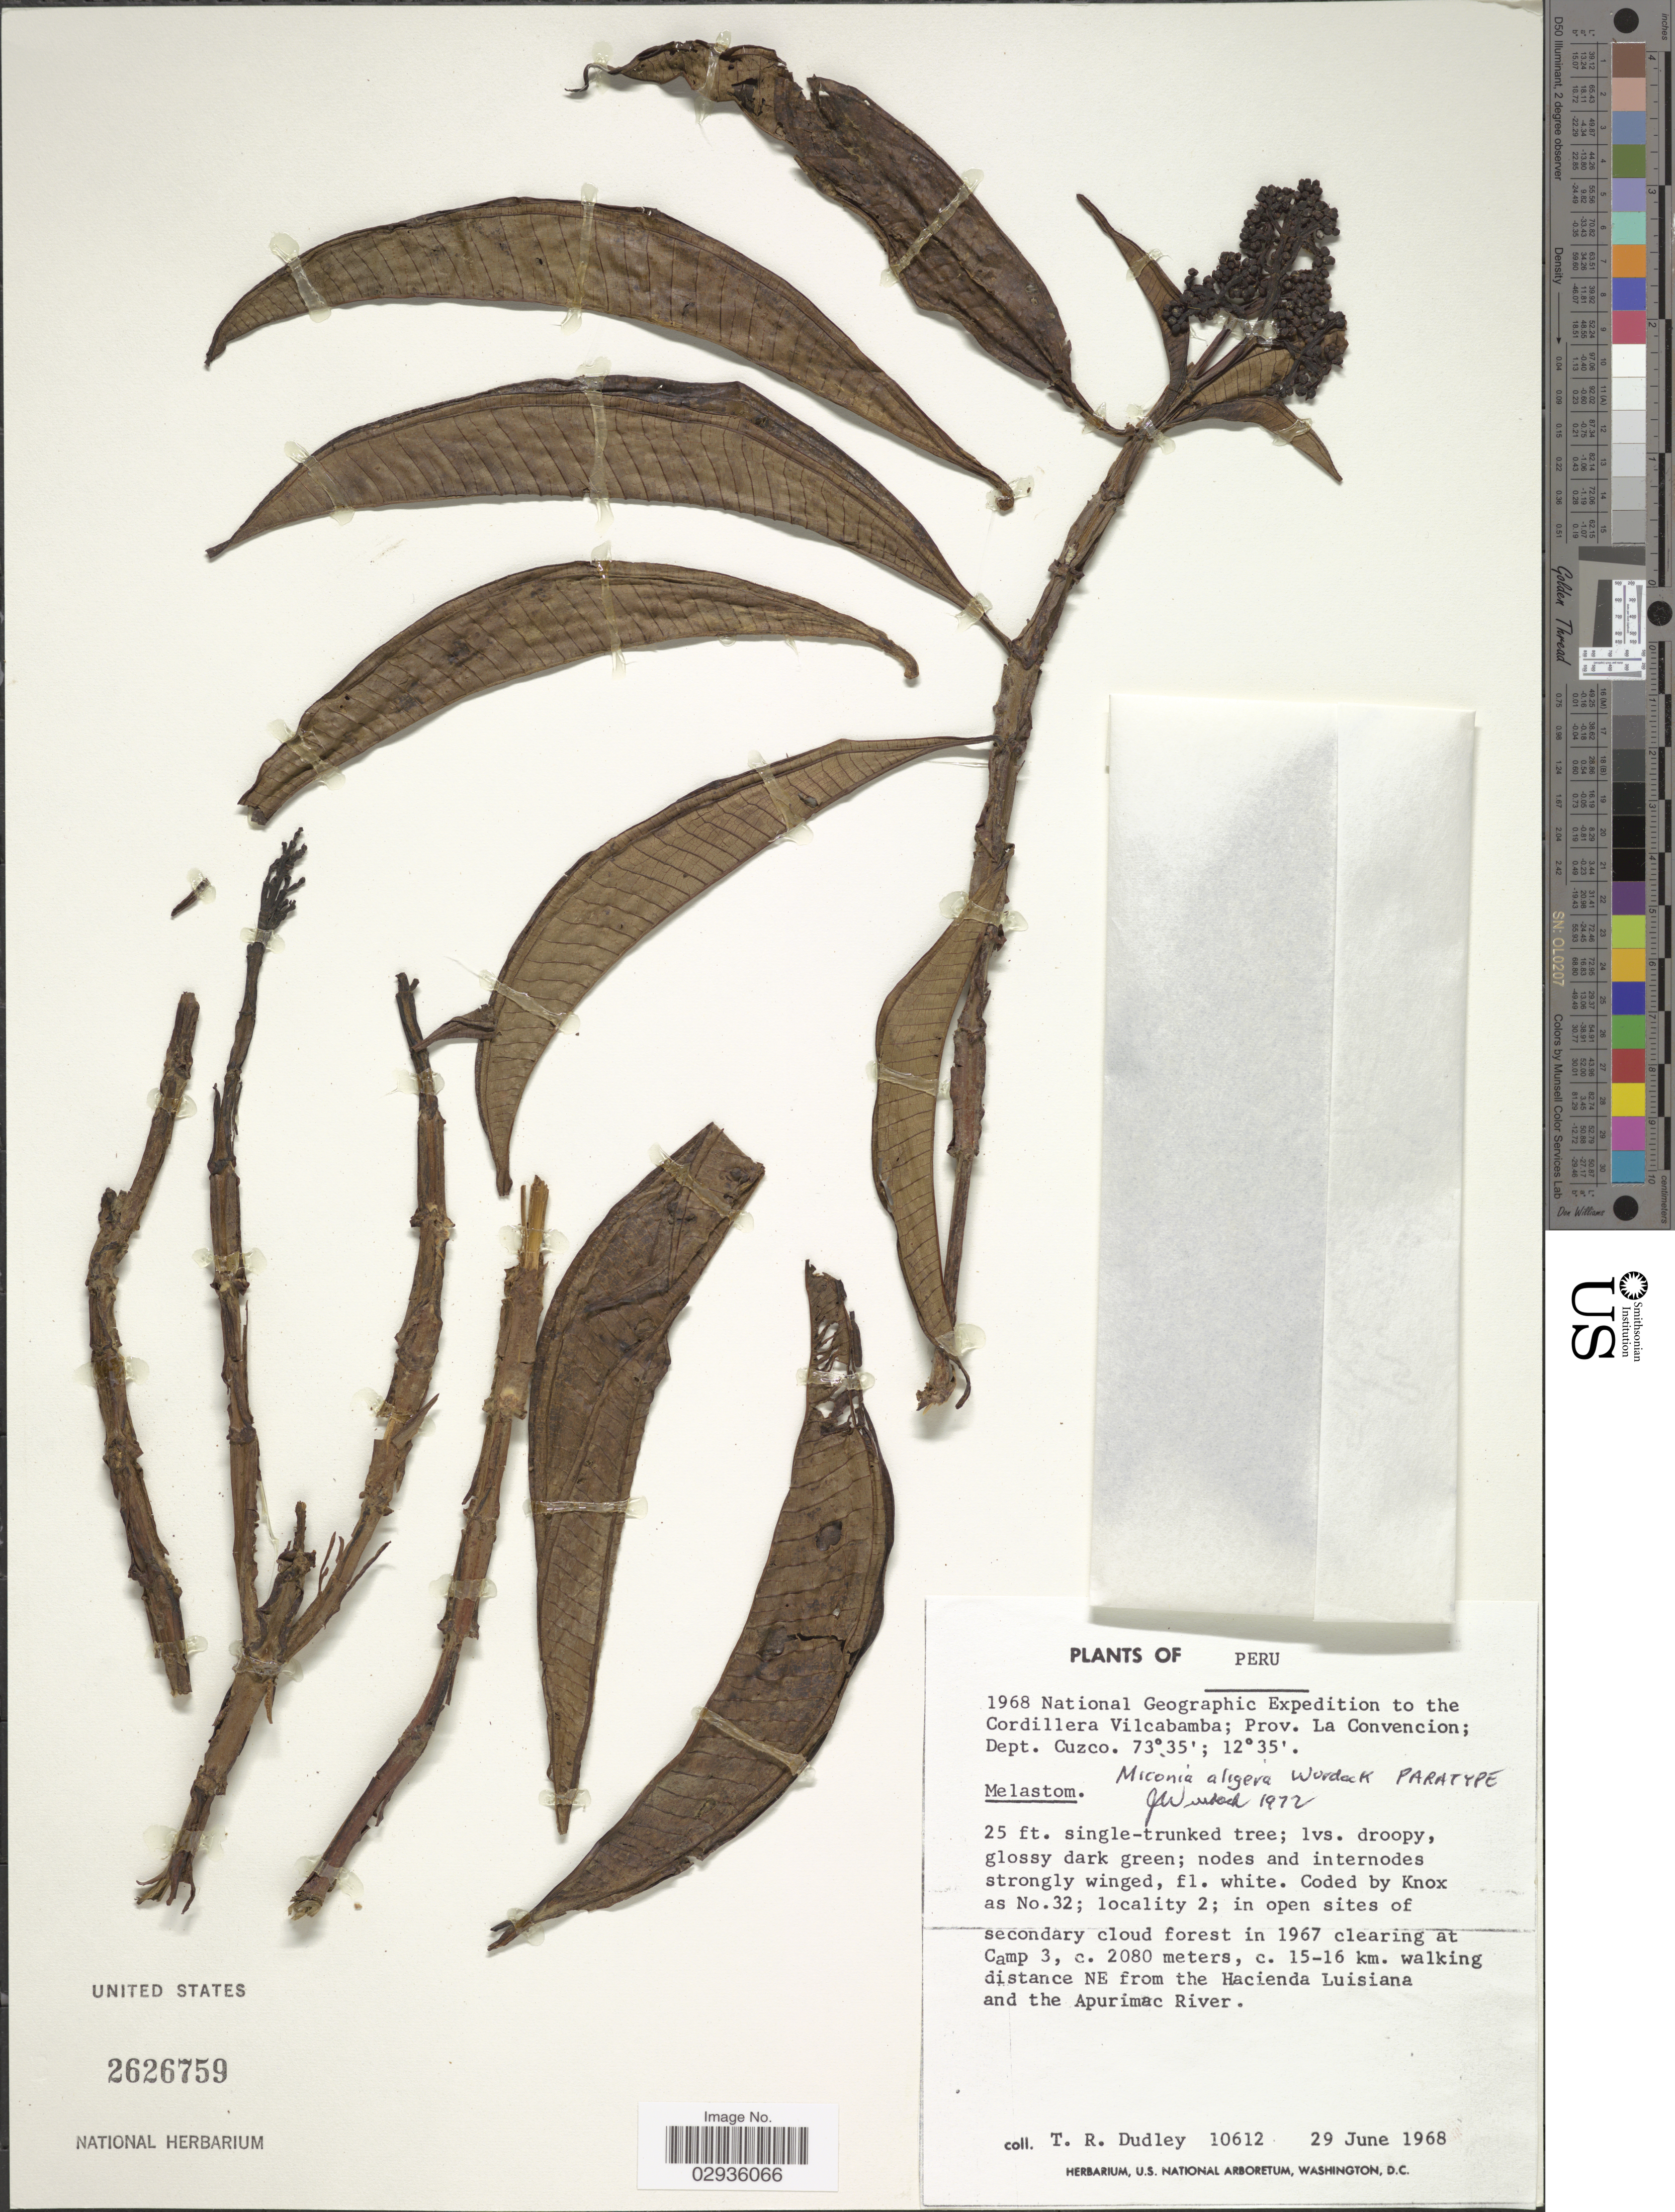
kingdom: Plantae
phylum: Tracheophyta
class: Magnoliopsida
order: Myrtales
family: Melastomataceae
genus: Miconia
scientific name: Miconia aligera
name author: Wurdack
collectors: T. R. Dudley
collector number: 10612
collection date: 1968-06-29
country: Peru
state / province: Cusco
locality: Cordillera Vilcabamba; Prov. La Convencion; Dept. Cuzco. In open sites of secondary cloud forest in 1967 clearing at Camp 3, c. 15-16 km. walking distance NE from the Hacienda Luisiana and the Apurimac River.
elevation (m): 2080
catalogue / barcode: US 2626759